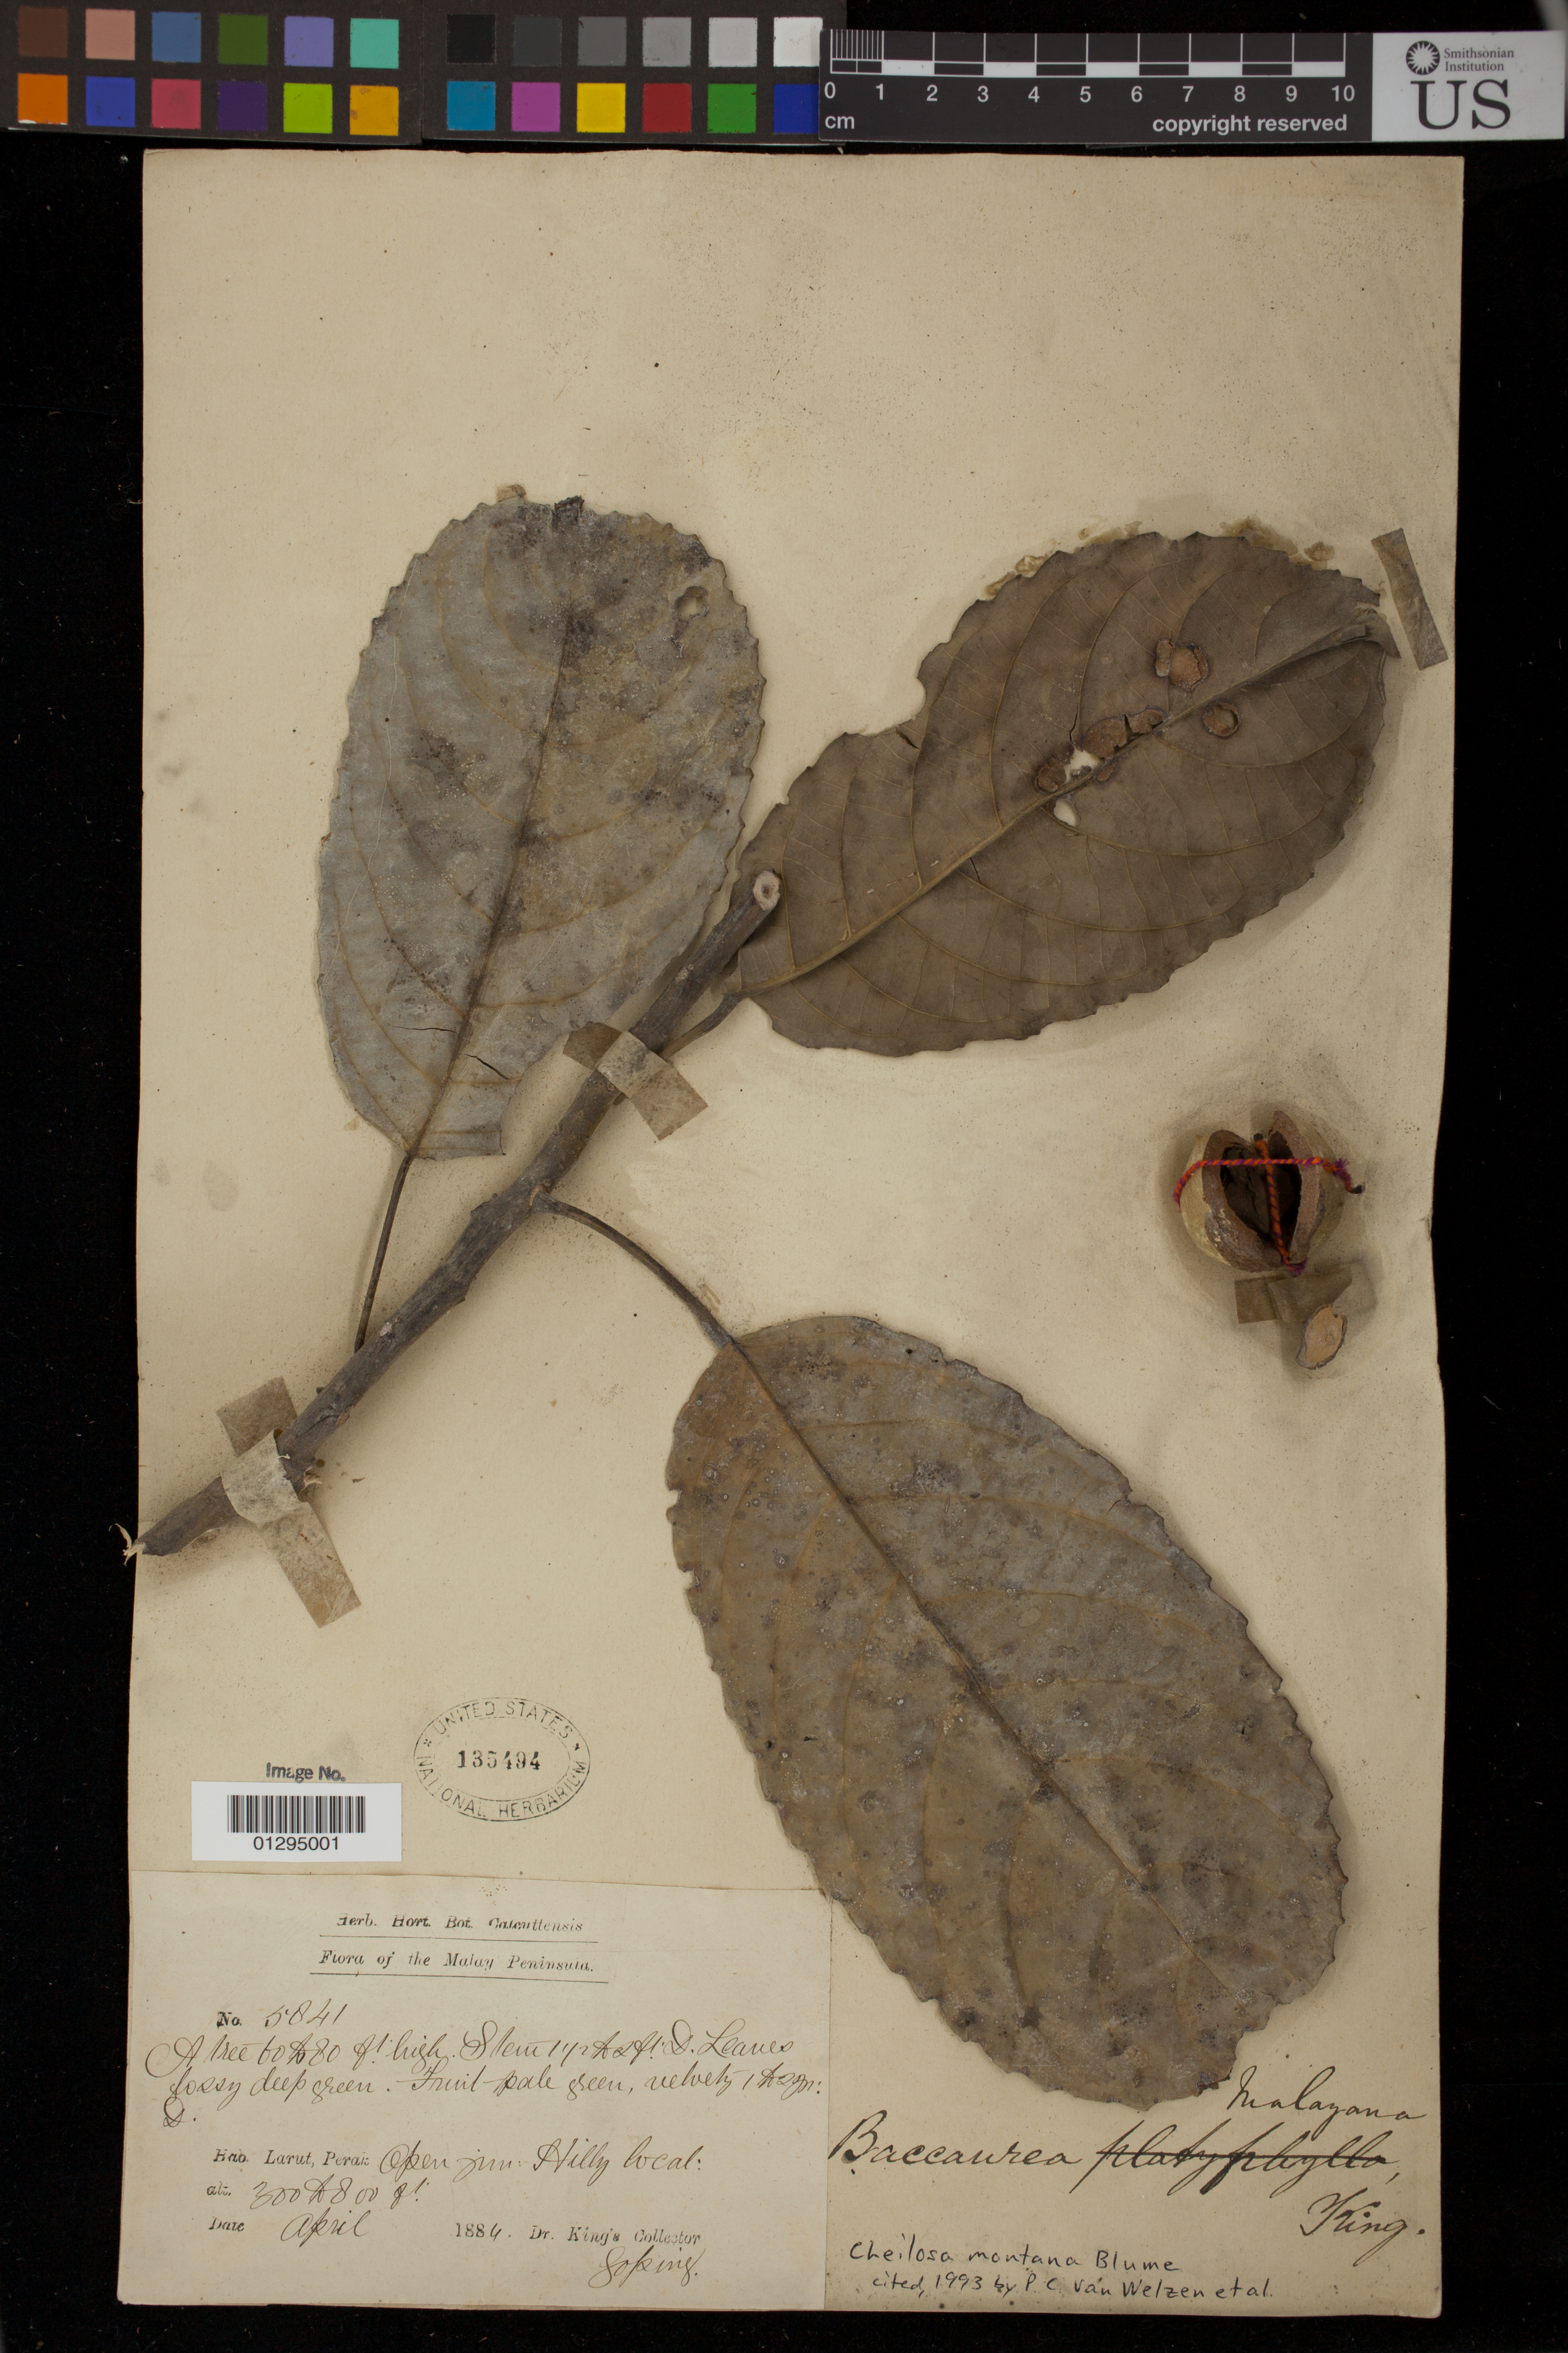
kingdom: Plantae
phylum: Tracheophyta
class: Magnoliopsida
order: Malpighiales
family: Euphorbiaceae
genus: Cheilosa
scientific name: Cheilosa montana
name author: Blume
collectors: Dr. King's collector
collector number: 5841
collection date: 1886-04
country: Malaysia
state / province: Perak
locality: Malay Peninsula. Hao Larut, Perak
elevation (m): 91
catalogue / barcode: US 135494